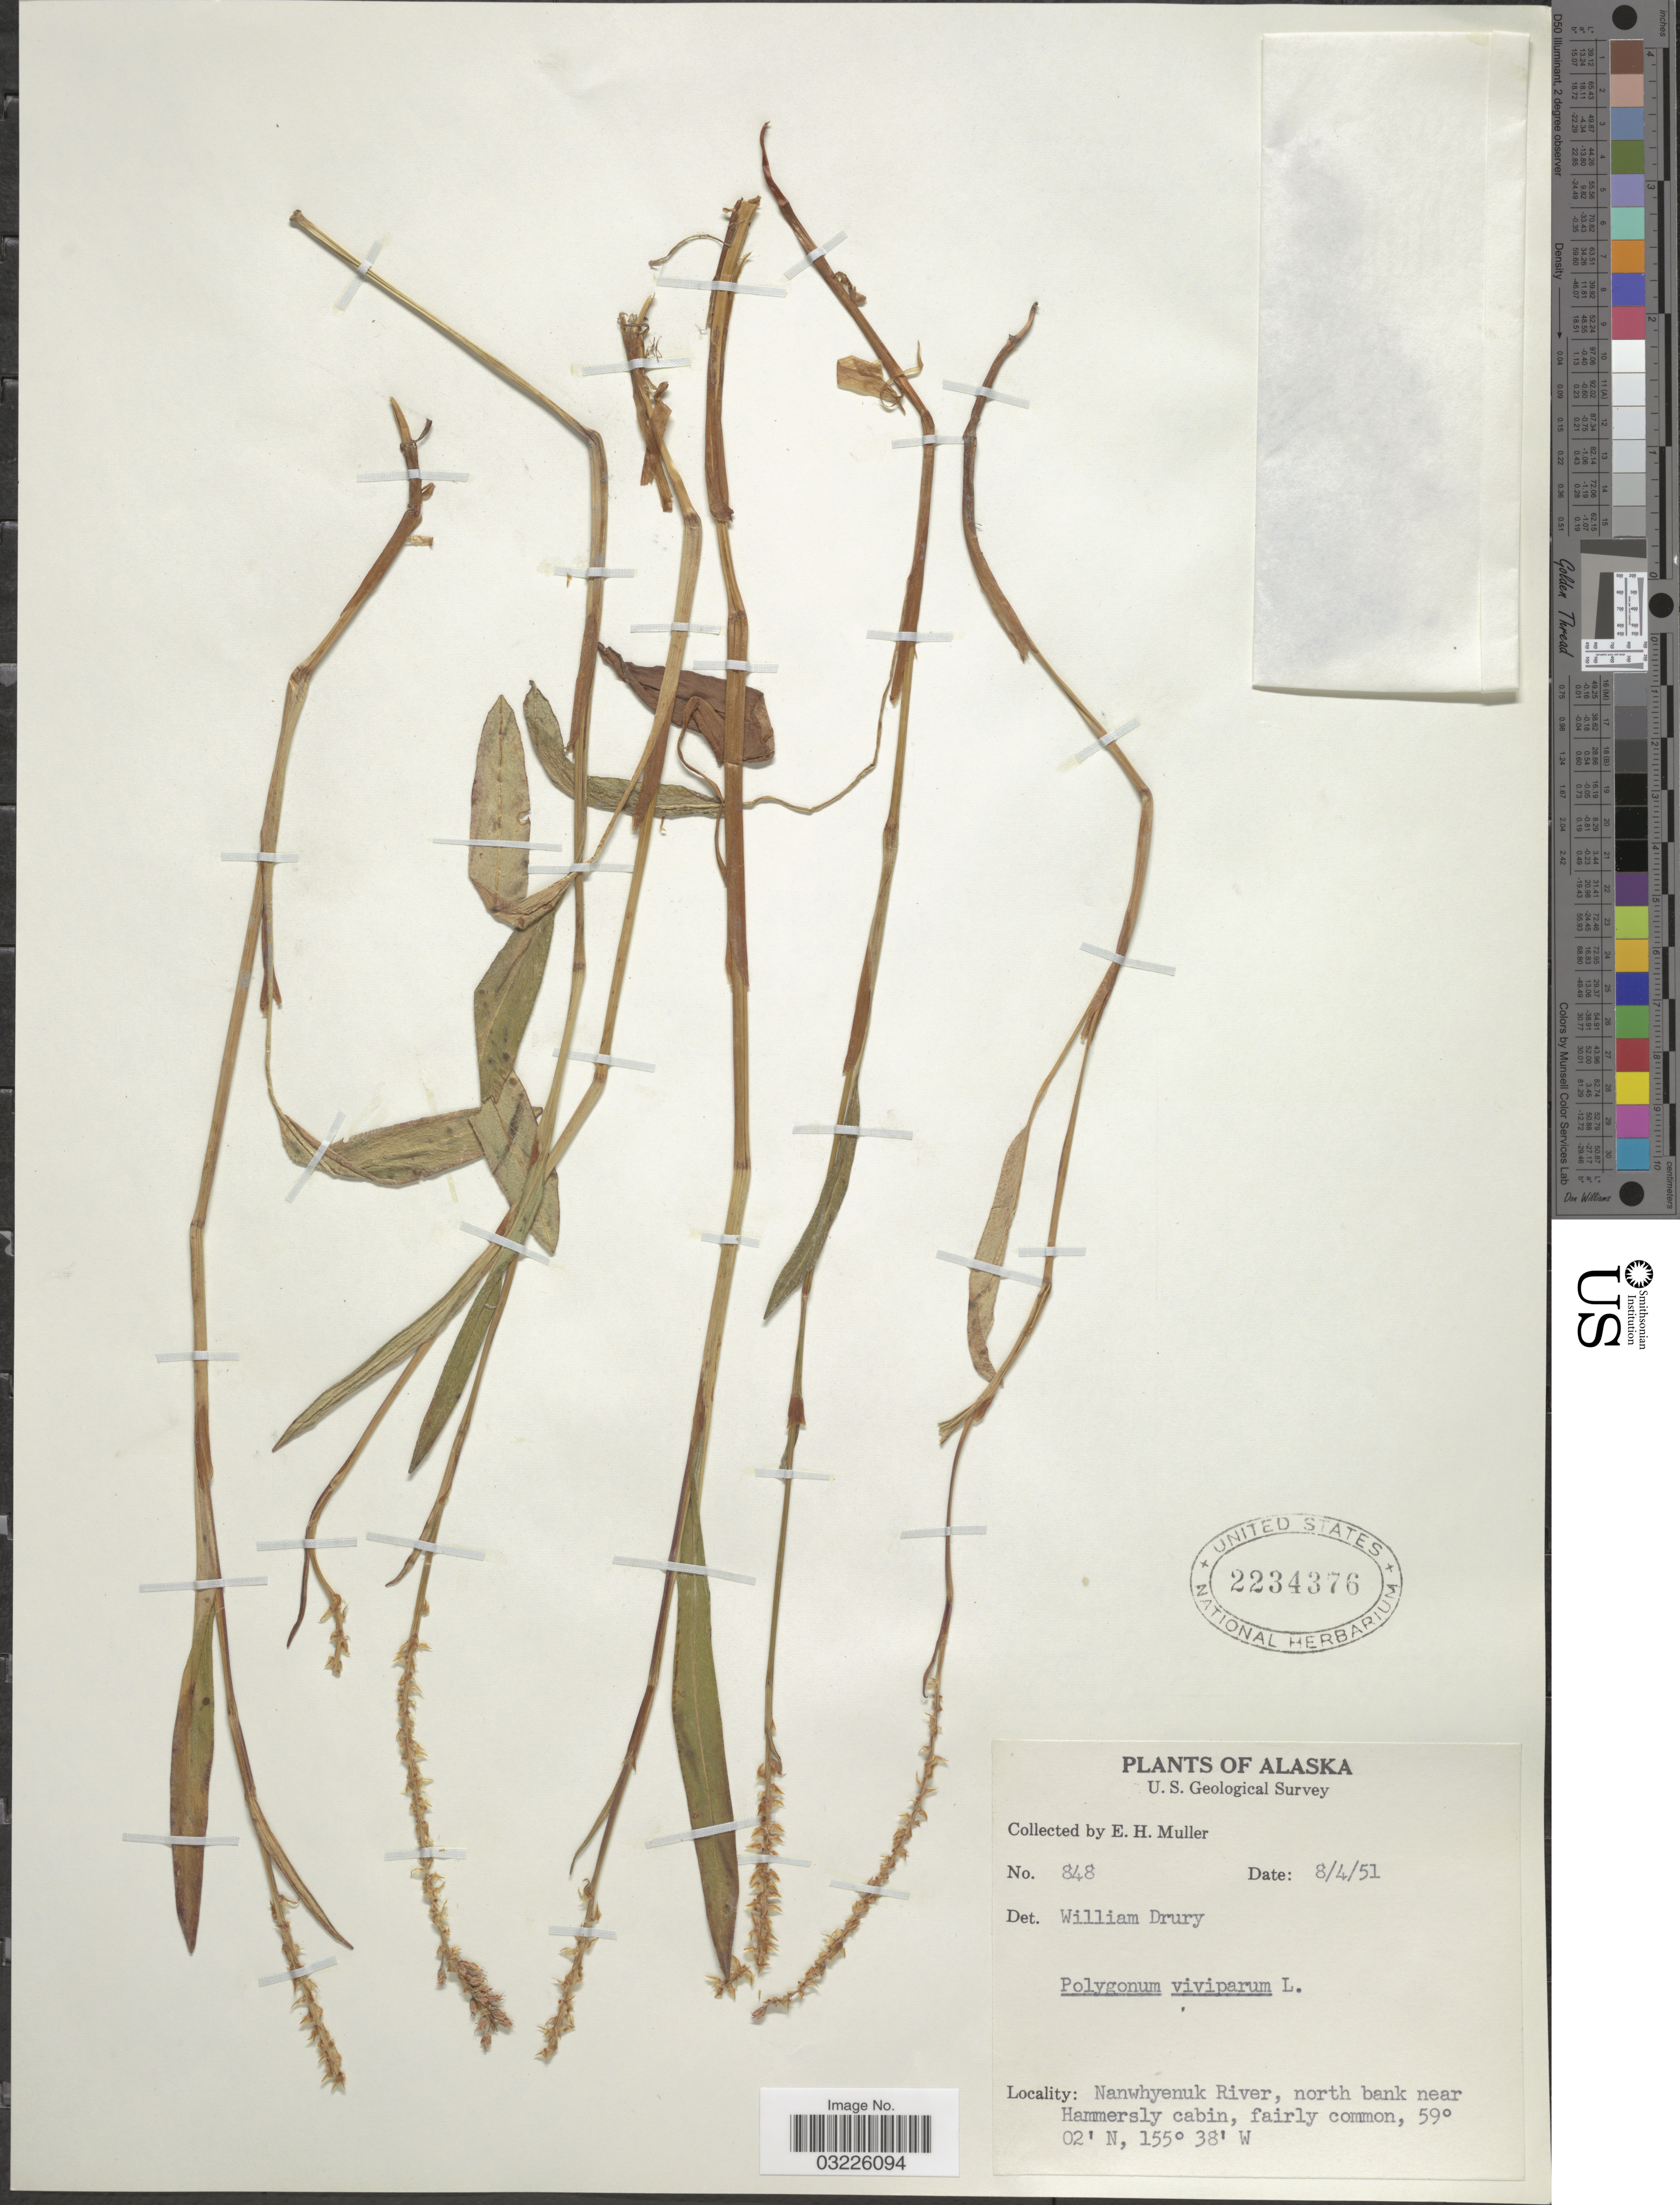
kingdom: Plantae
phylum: Tracheophyta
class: Magnoliopsida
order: Caryophyllales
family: Polygonaceae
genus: Bistorta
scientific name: Bistorta vivipara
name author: (L.) Delarbre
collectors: E. H. Muller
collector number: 848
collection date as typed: Transcribed d/m/y: 4/8/51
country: United States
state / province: Alaska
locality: Nanwhyenuk River, north bank near Hammersly cabin.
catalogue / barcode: US 2234376